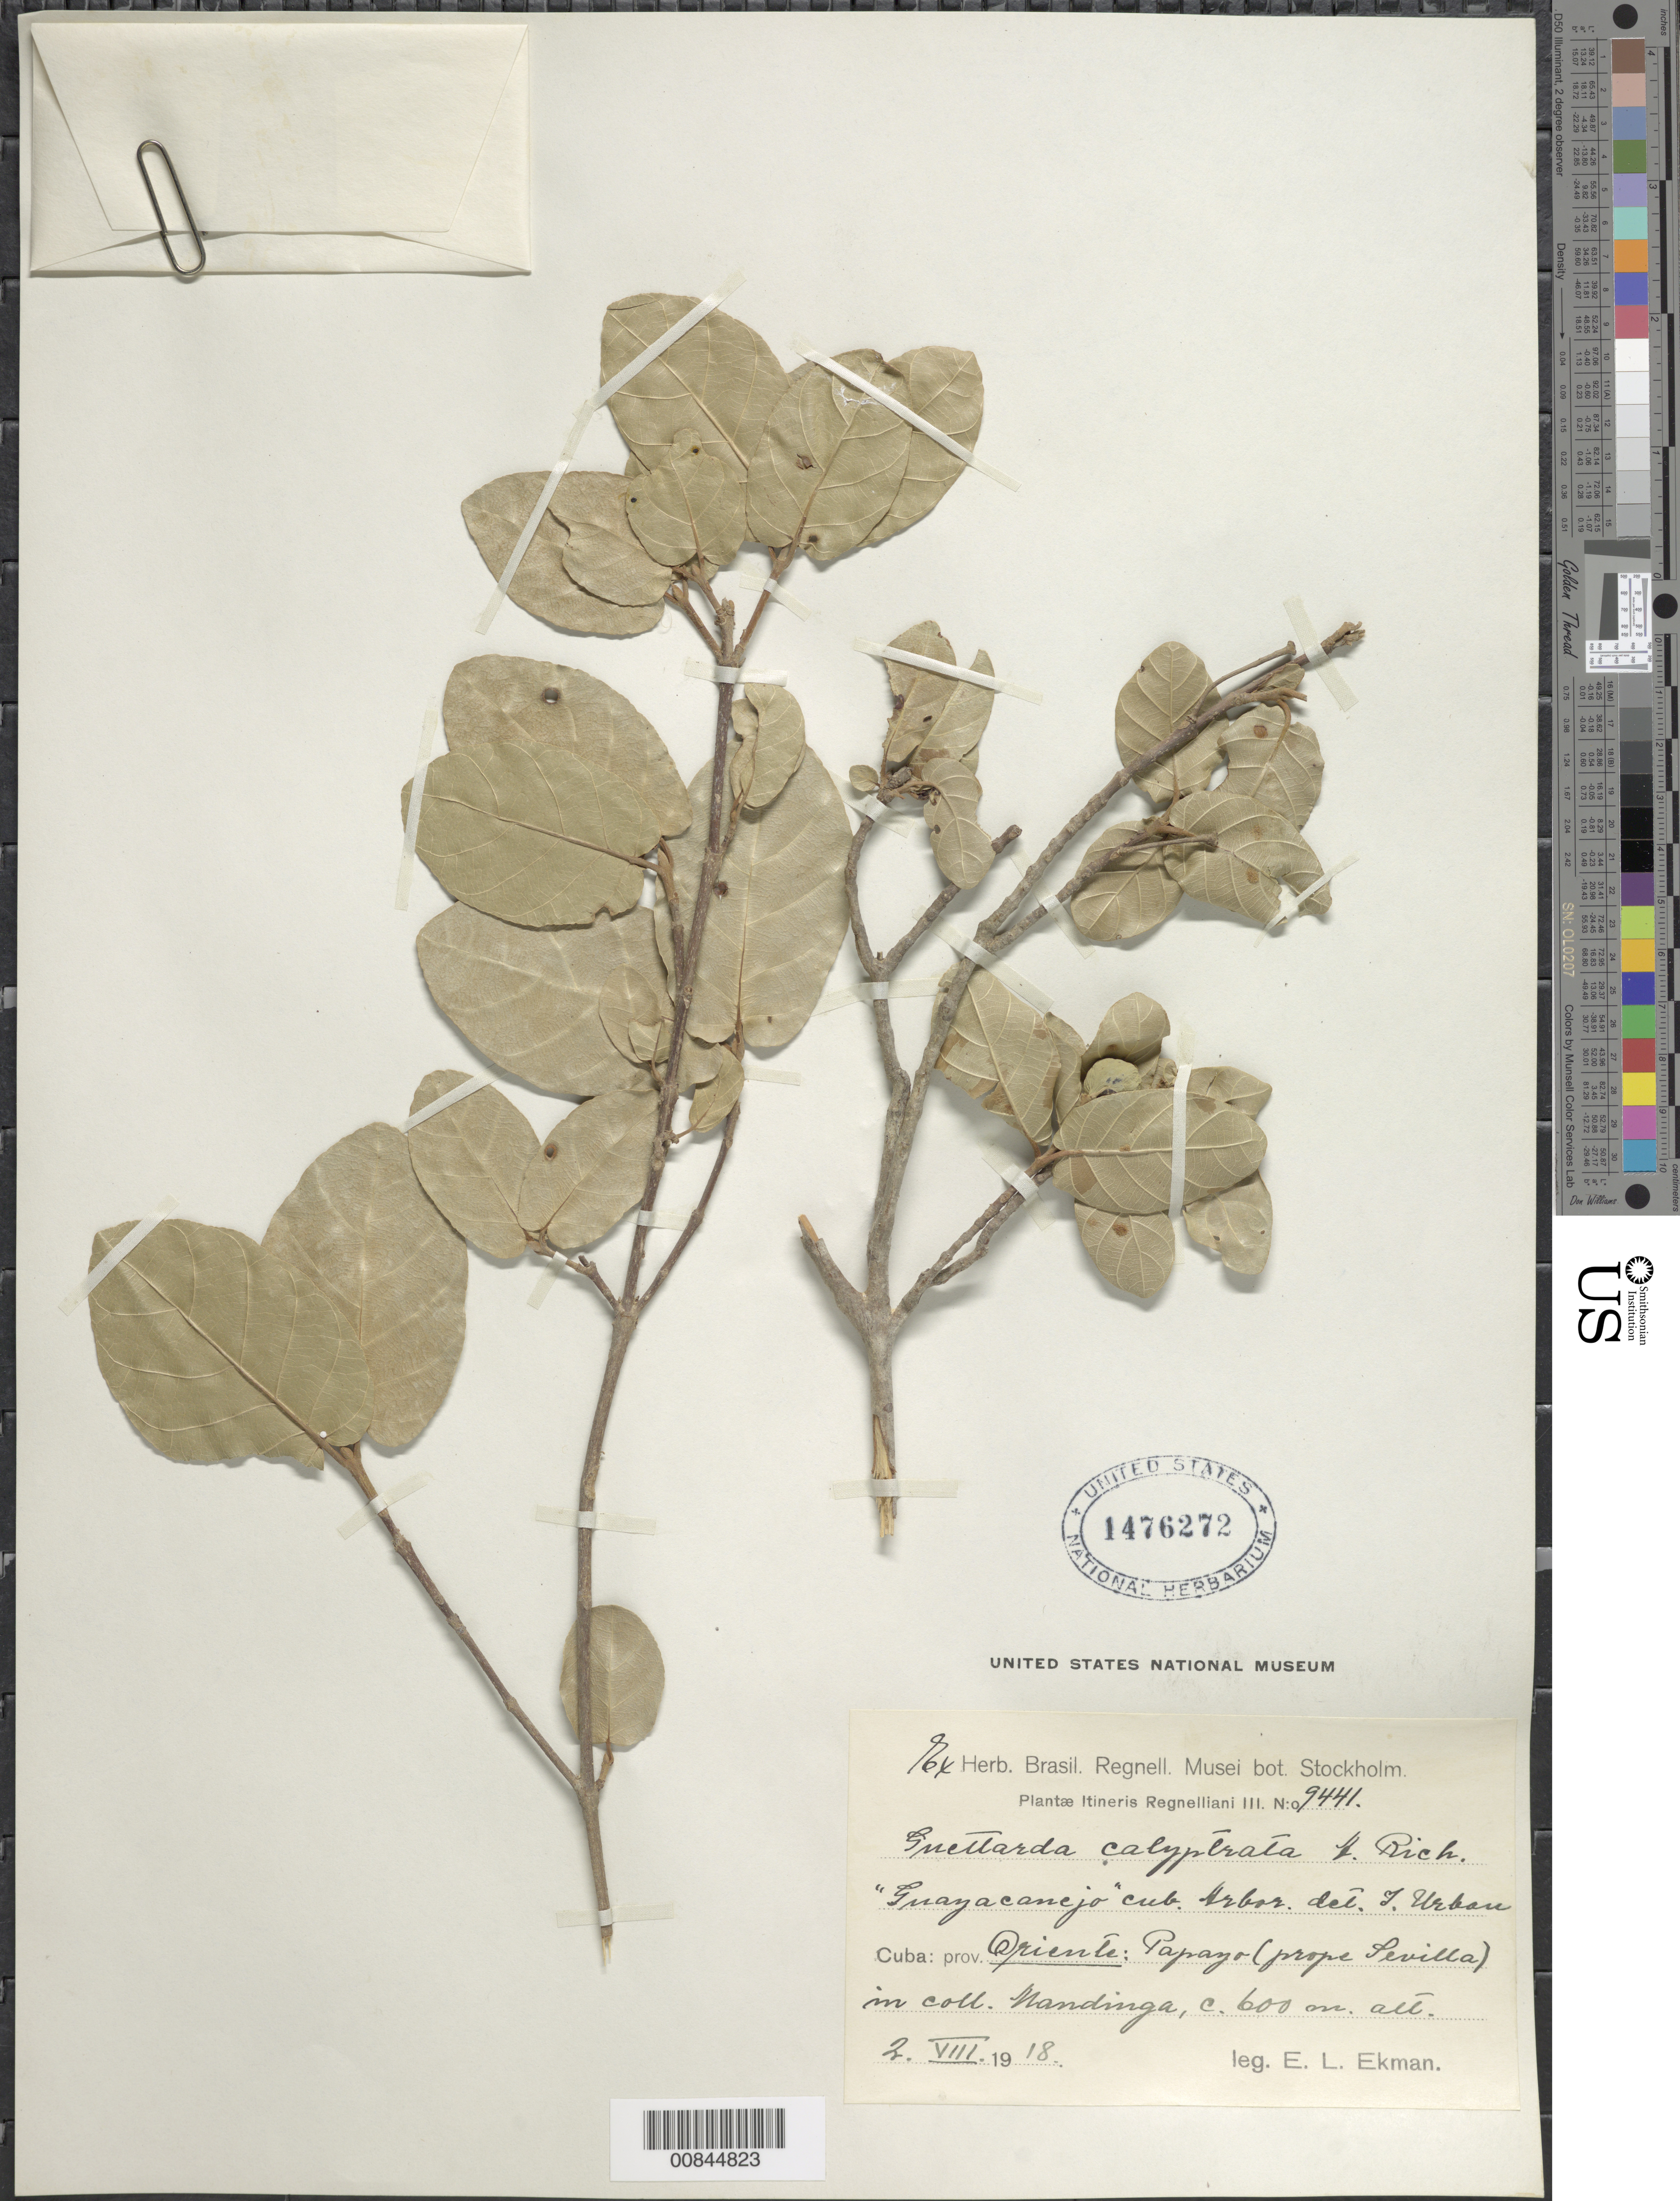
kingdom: Plantae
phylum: Tracheophyta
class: Magnoliopsida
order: Gentianales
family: Rubiaceae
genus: Guettarda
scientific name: Guettarda calyptrata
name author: A. Rich.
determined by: Urban, Ignatz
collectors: E. L. Ekman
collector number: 9441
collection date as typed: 02 Aug 1918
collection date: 1918-08-02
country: Cuba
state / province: Oriente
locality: Papayo (prope Sevilla) in coll. Manding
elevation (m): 600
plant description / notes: Common name: Guayacanejo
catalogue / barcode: US 1476272